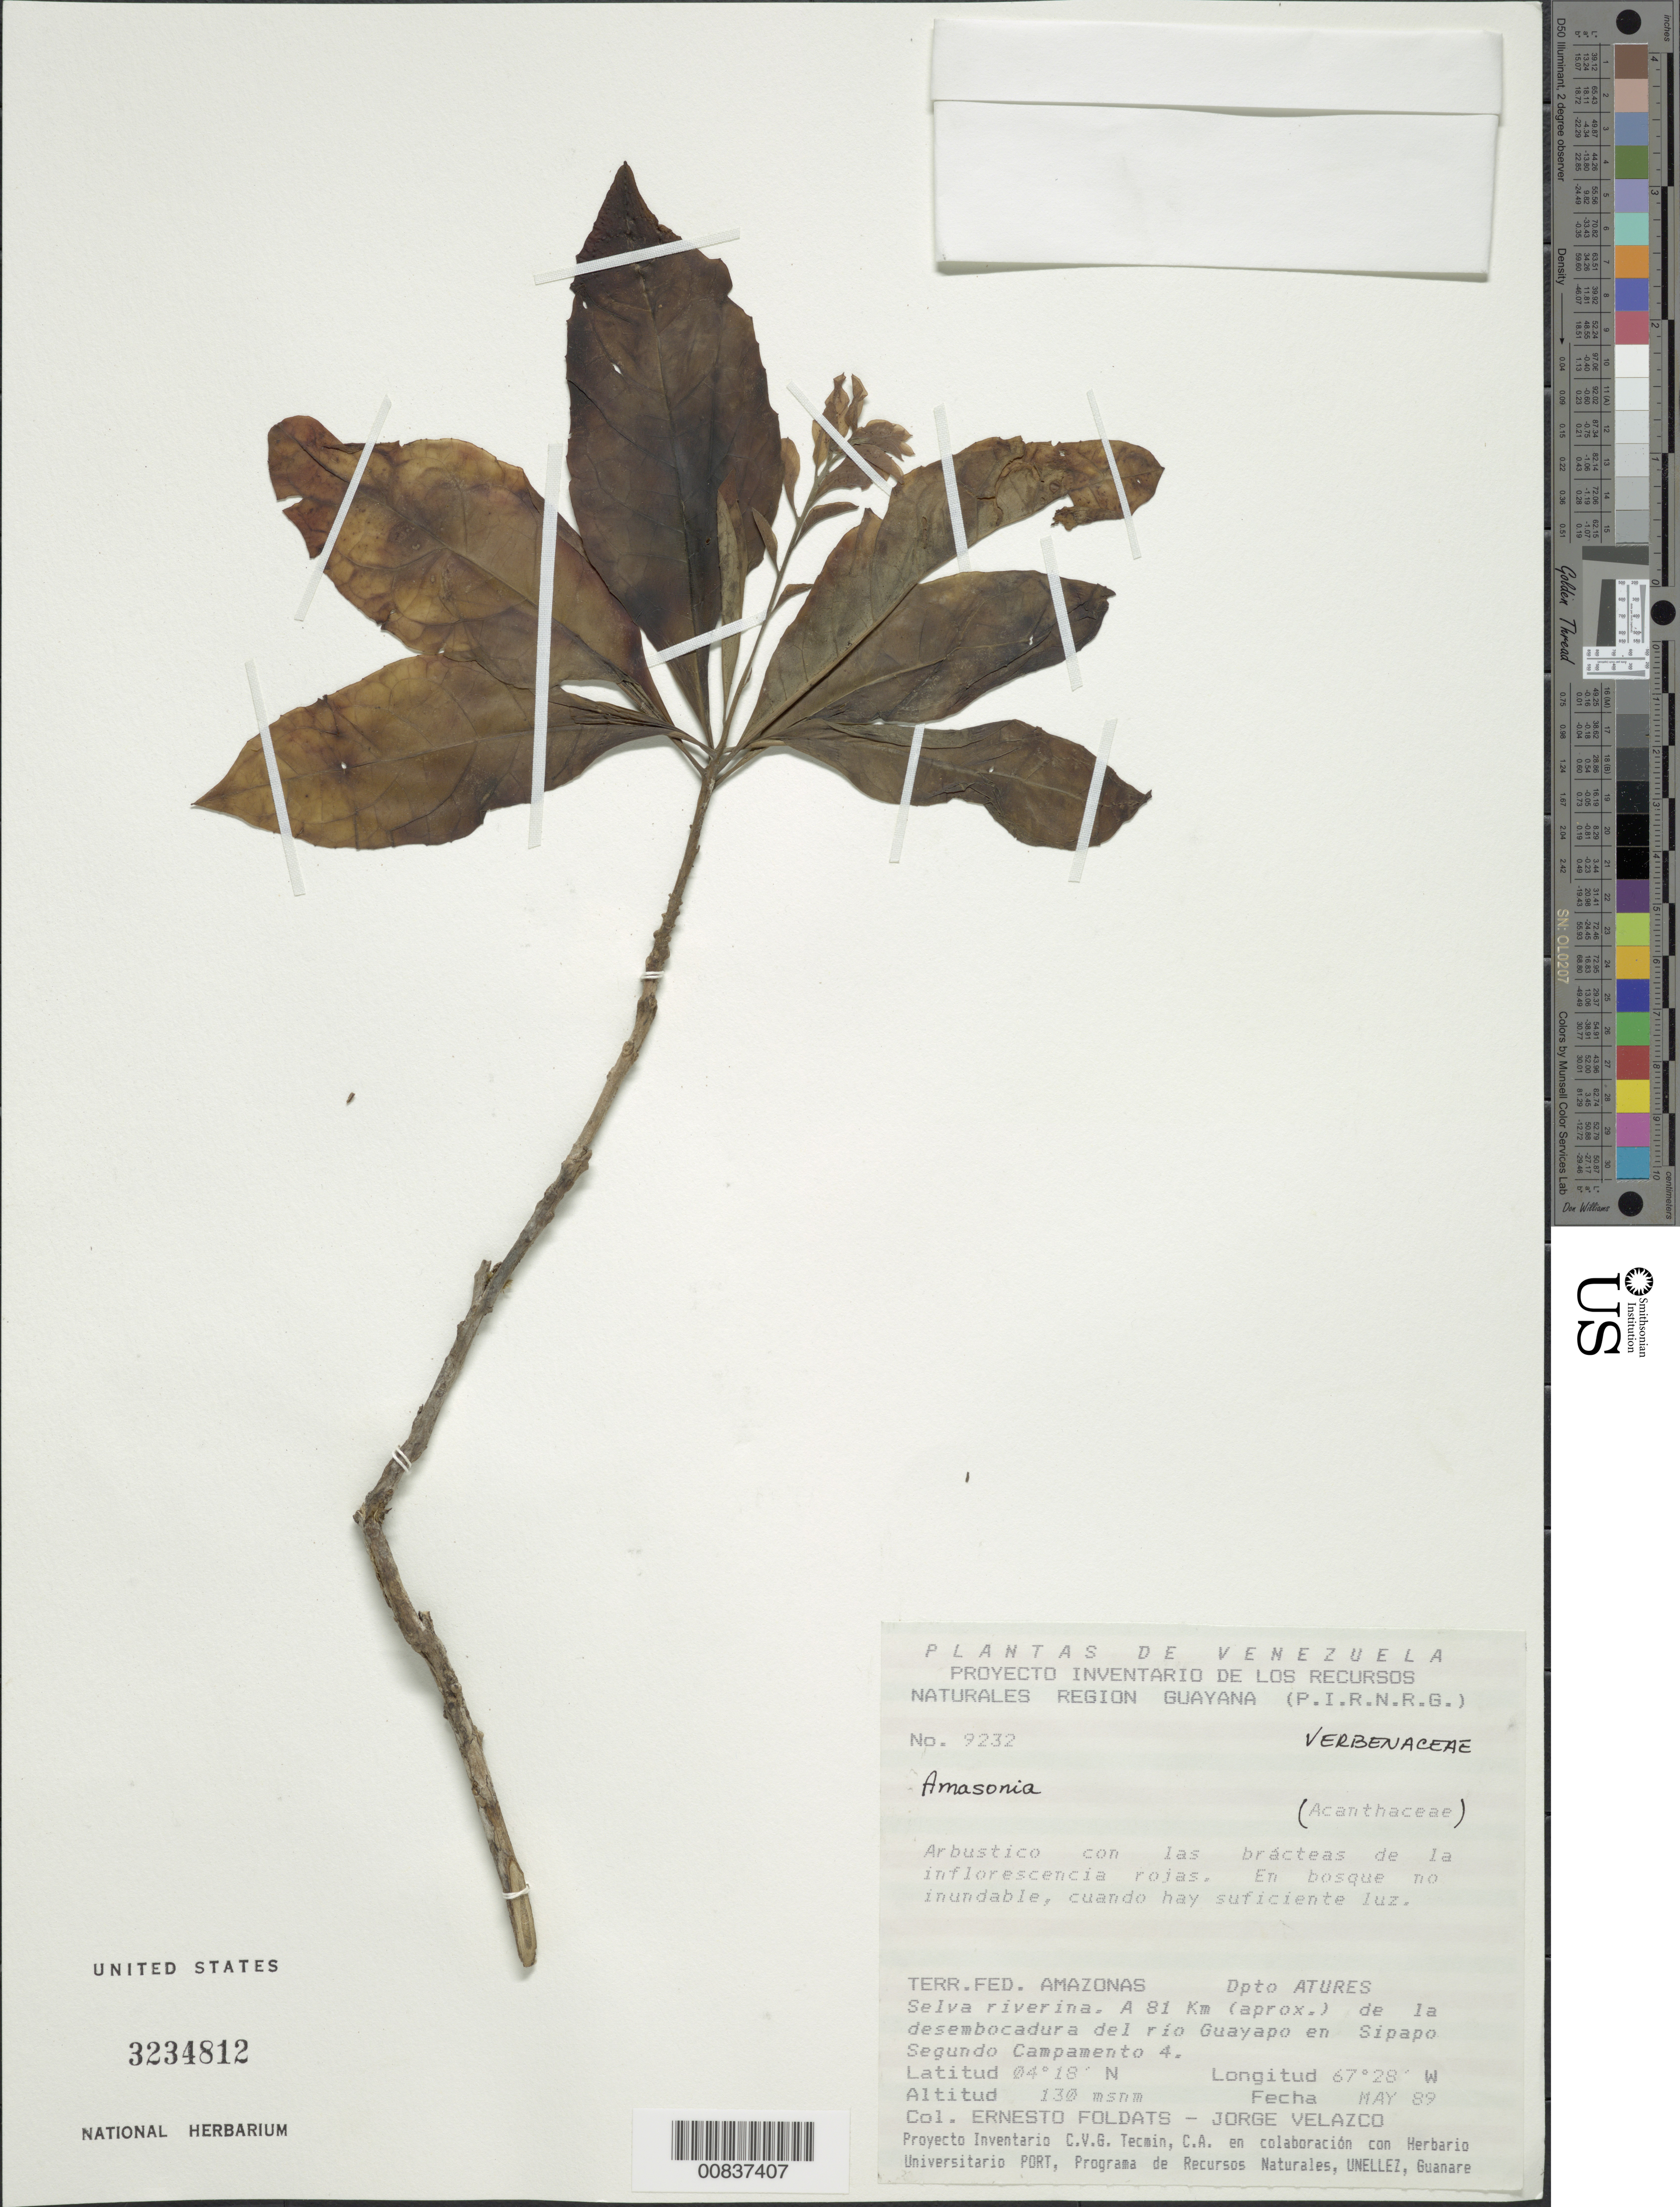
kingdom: Plantae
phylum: Tracheophyta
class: Magnoliopsida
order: Lamiales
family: Lamiaceae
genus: Amasonia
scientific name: Amasonia sp.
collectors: E. Foldats & J. Velazco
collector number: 9232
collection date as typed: May-89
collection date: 1989-05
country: Venezuela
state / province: Amazonas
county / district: Atures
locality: Río Guayapo, 81 km de la desembocadura, en Sipapo Segundo Campamento 4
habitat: Bosque no inundable, cuando hay suficiente luz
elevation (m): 130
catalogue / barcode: US 3234812